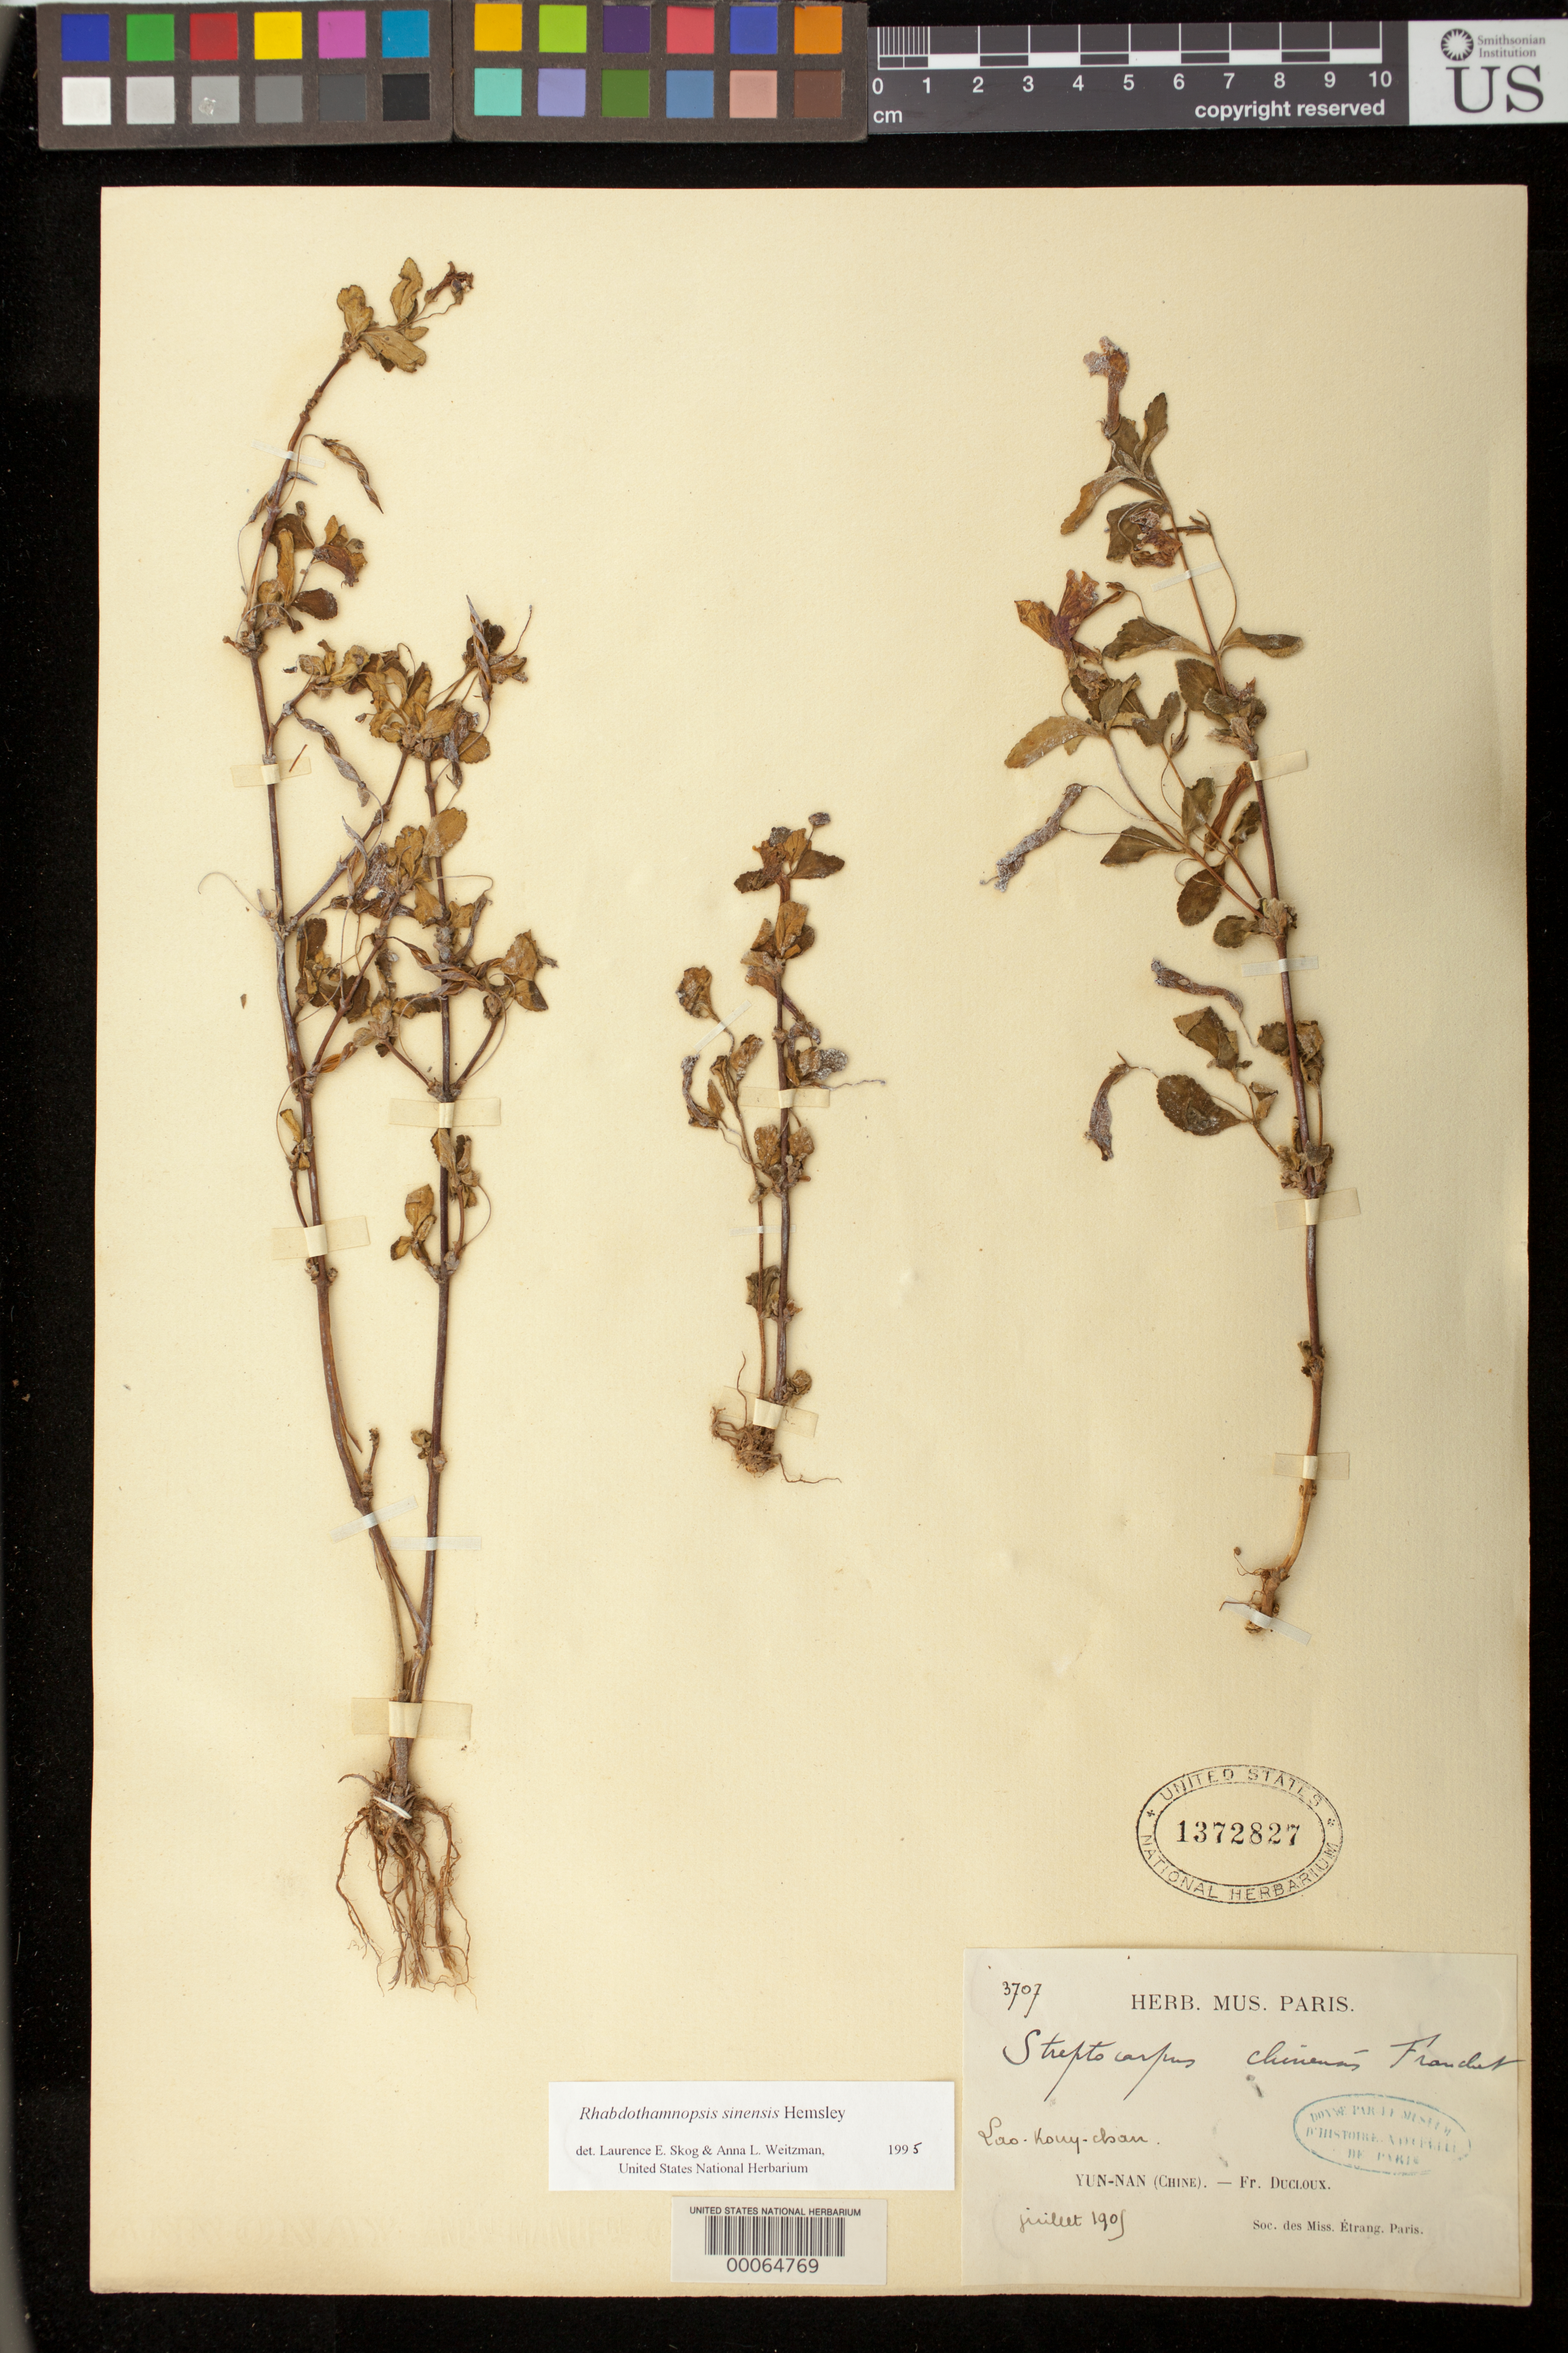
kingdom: Plantae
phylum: Tracheophyta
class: Magnoliopsida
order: Lamiales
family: Gesneriaceae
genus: Rhabdothamnopsis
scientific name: Rhabdothamnopsis sinensis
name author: Hemsl.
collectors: -. Etrang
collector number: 3707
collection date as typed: Jul 1901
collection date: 1901-07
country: China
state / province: Yunnan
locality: Fr. ducloux, lao koyychan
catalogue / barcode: US 1372827